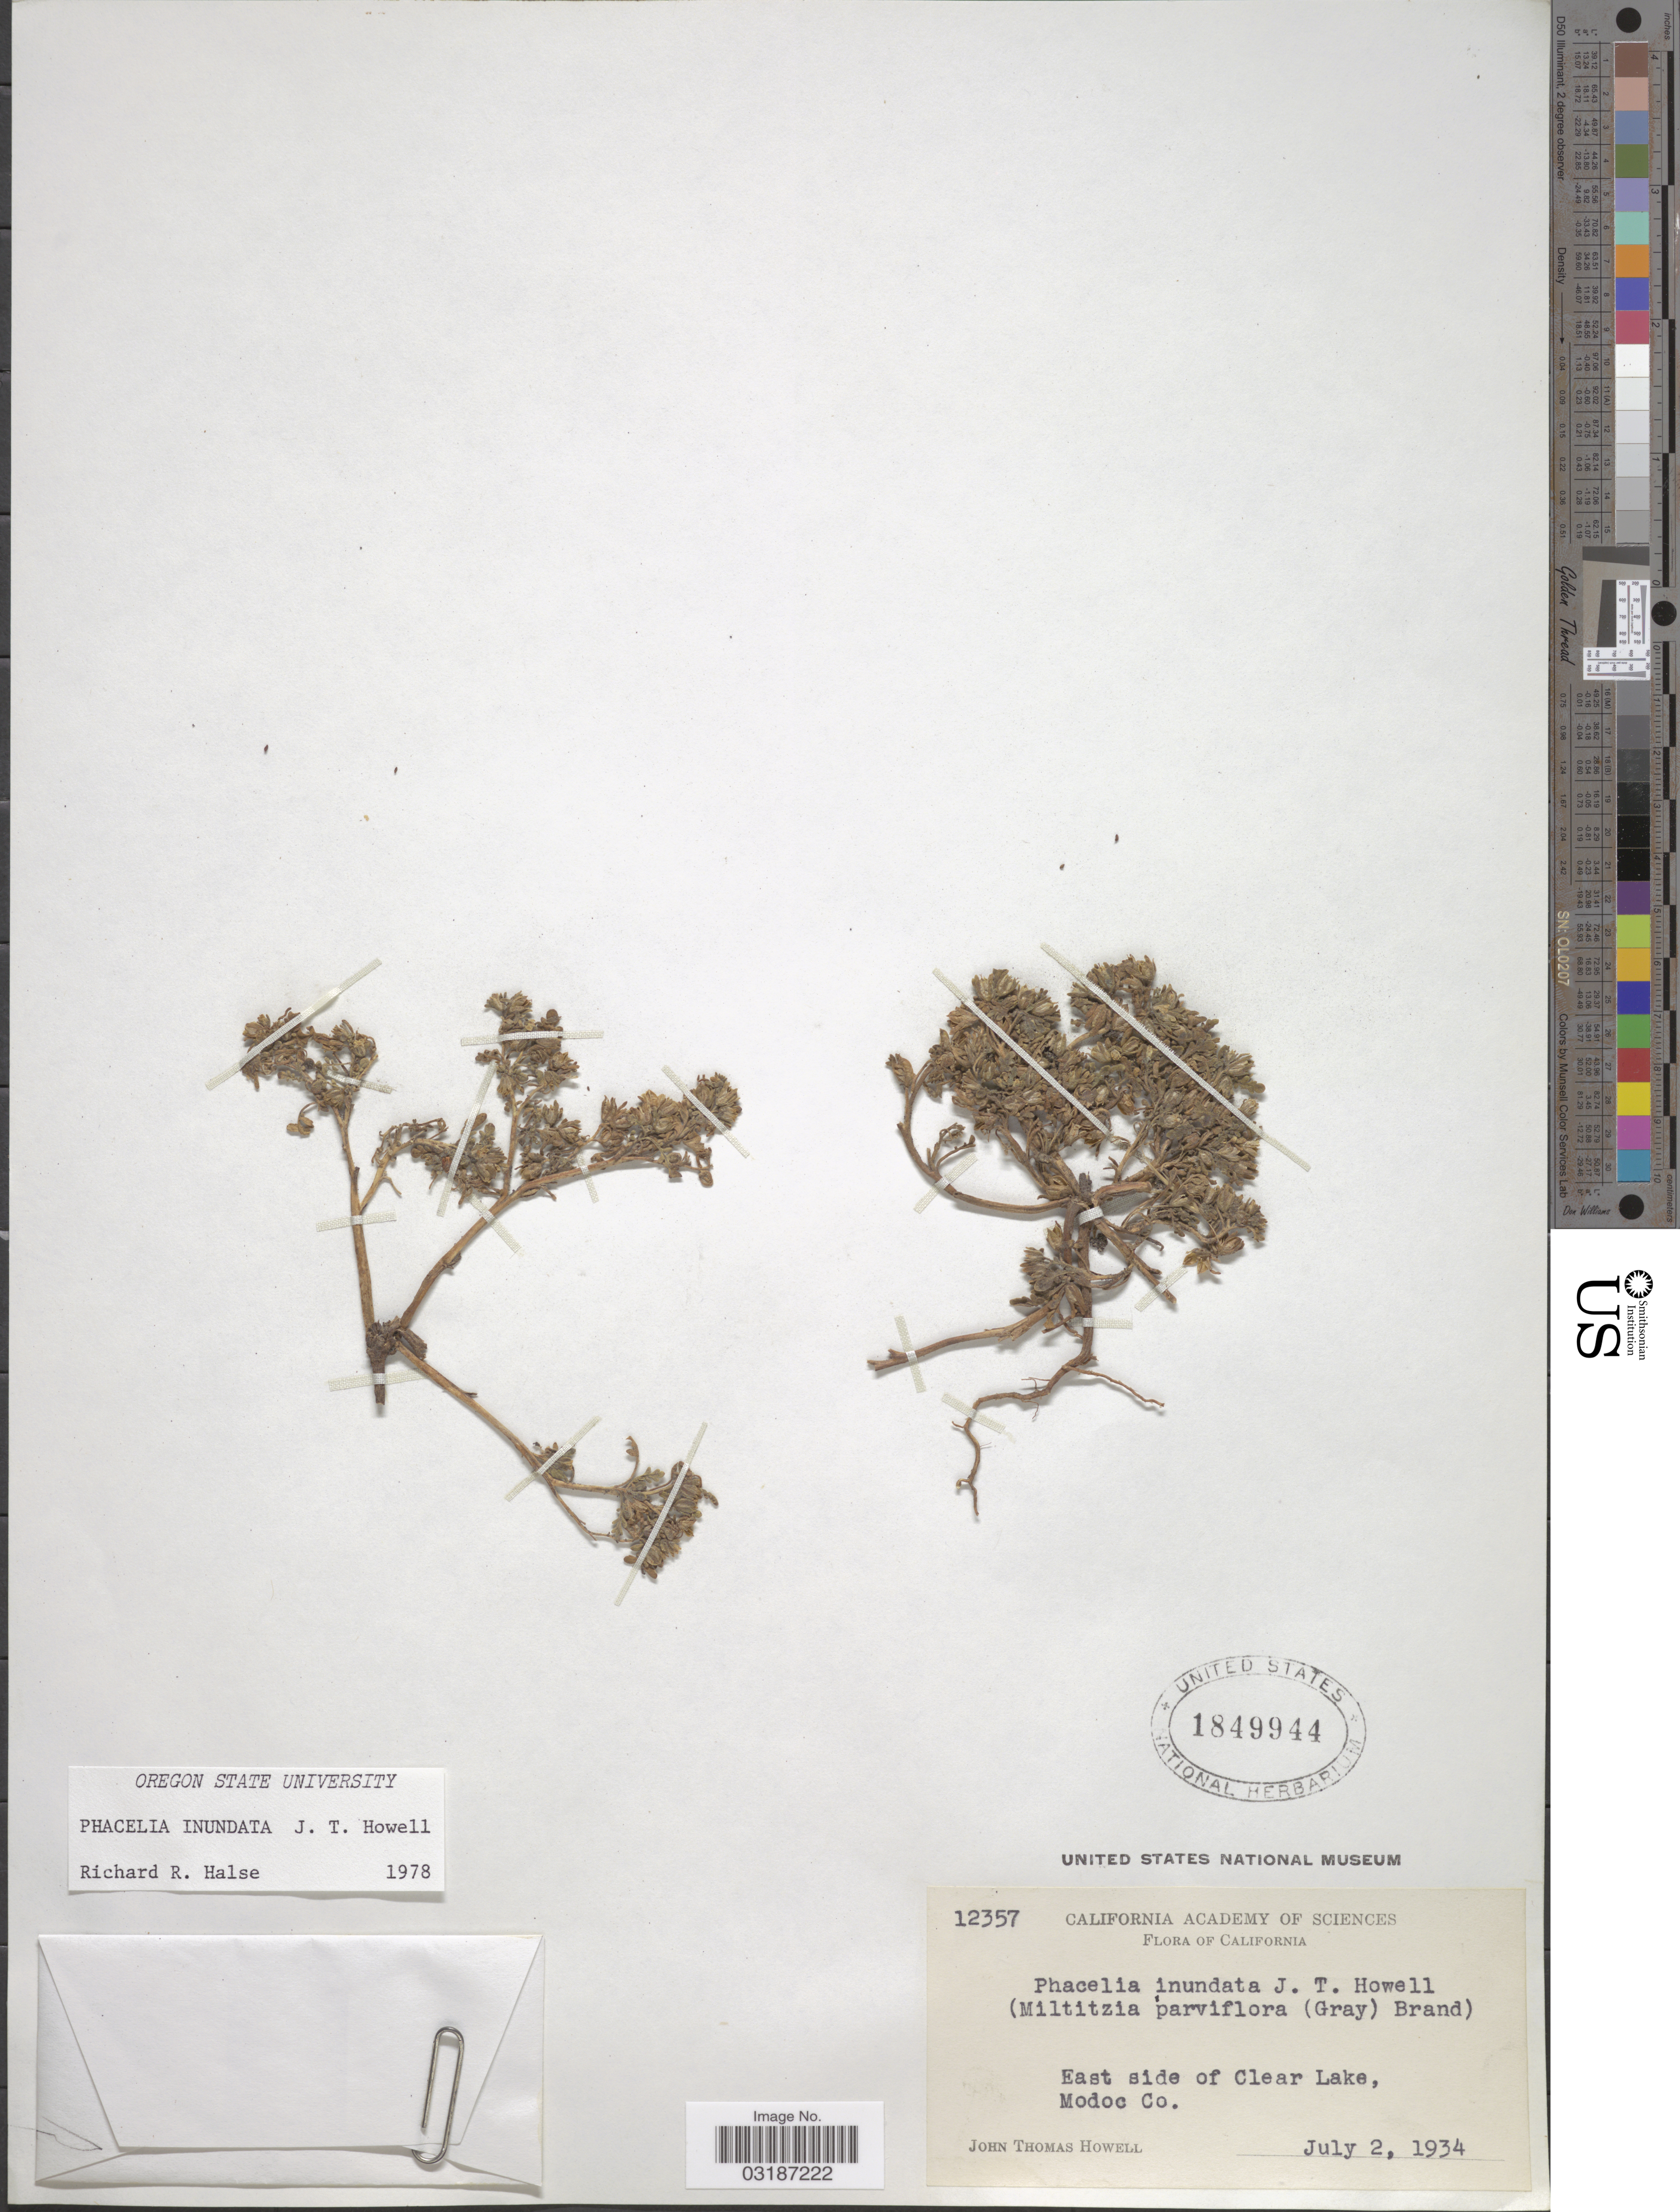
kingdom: Plantae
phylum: Tracheophyta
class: Magnoliopsida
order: Boraginales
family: Hydrophyllaceae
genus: Phacelia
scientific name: Phacelia inundata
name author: J.T. Howell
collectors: J. T. Howell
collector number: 12357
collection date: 1934-07-02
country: United States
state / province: California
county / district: Modoc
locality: East side of Clear Lake, Modoc Co.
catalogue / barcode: US 1849944